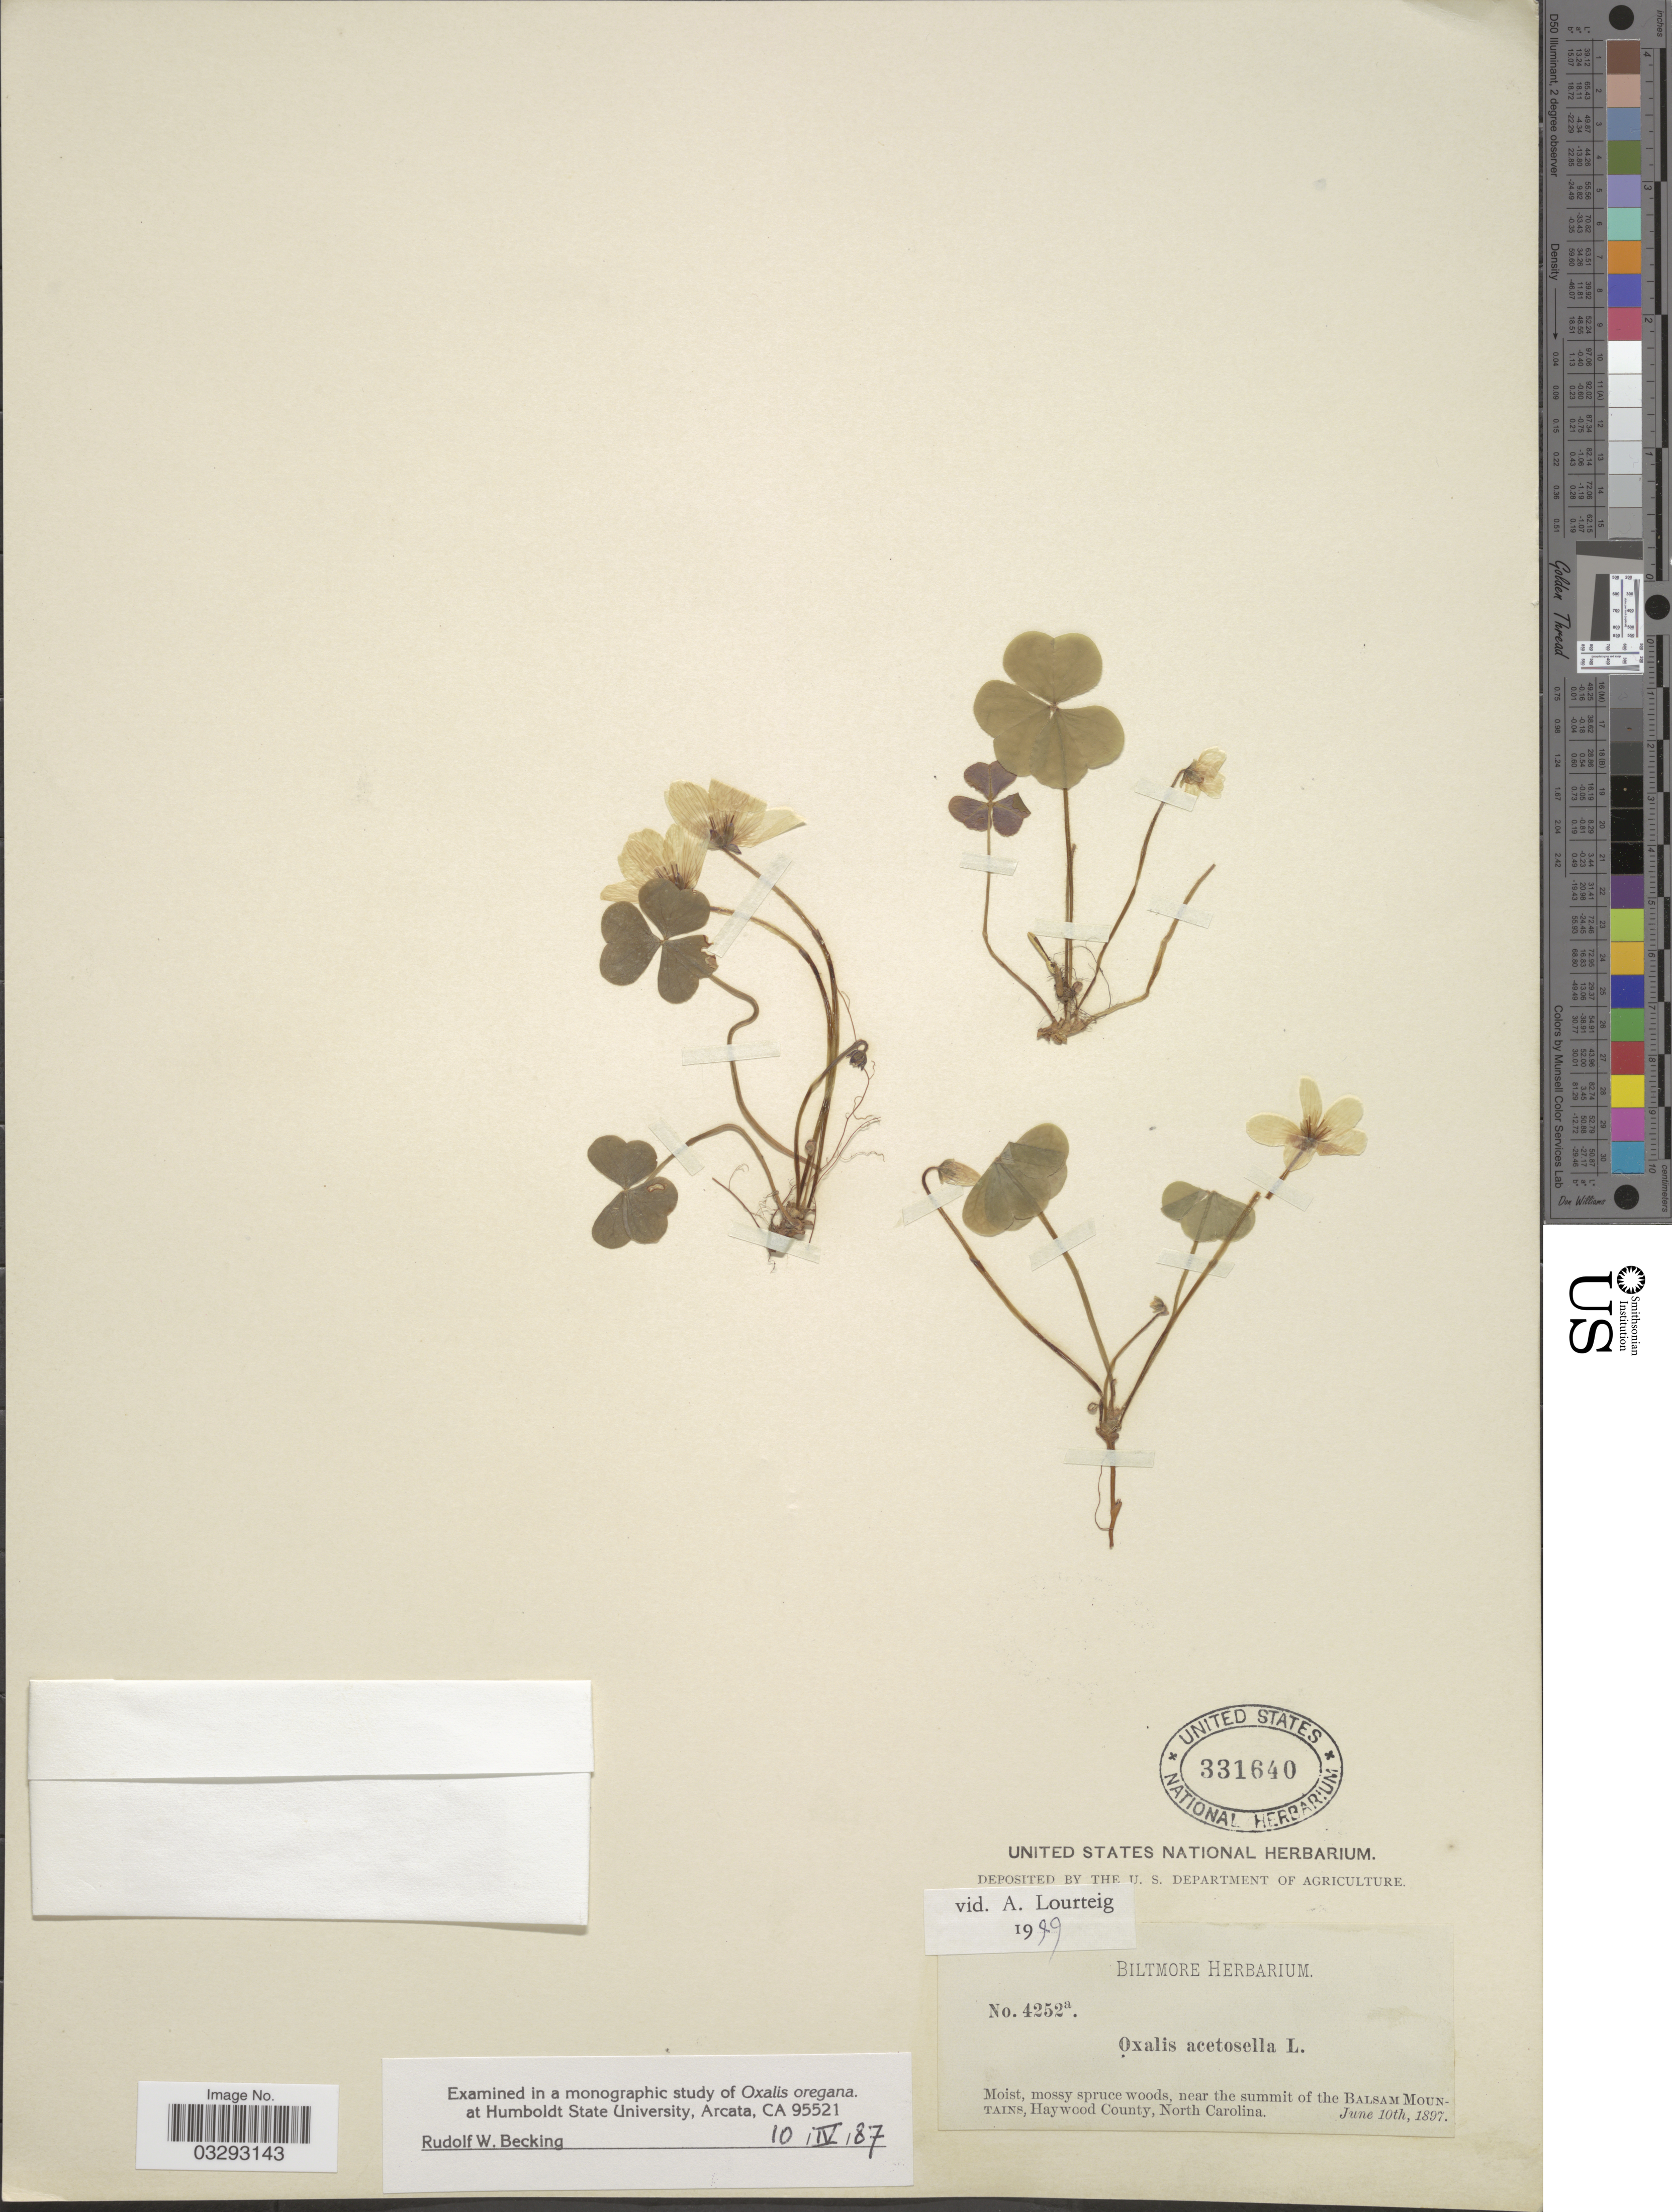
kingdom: Plantae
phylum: Tracheophyta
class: Magnoliopsida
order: Oxalidales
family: Oxalidaceae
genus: Oxalis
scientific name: Oxalis acetosella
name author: L.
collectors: ex herb. Biltmore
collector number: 4252a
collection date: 1897-06-10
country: United States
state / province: North Carolina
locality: Near the summit of the Balsam Mountains, Haywood County.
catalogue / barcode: US 331640